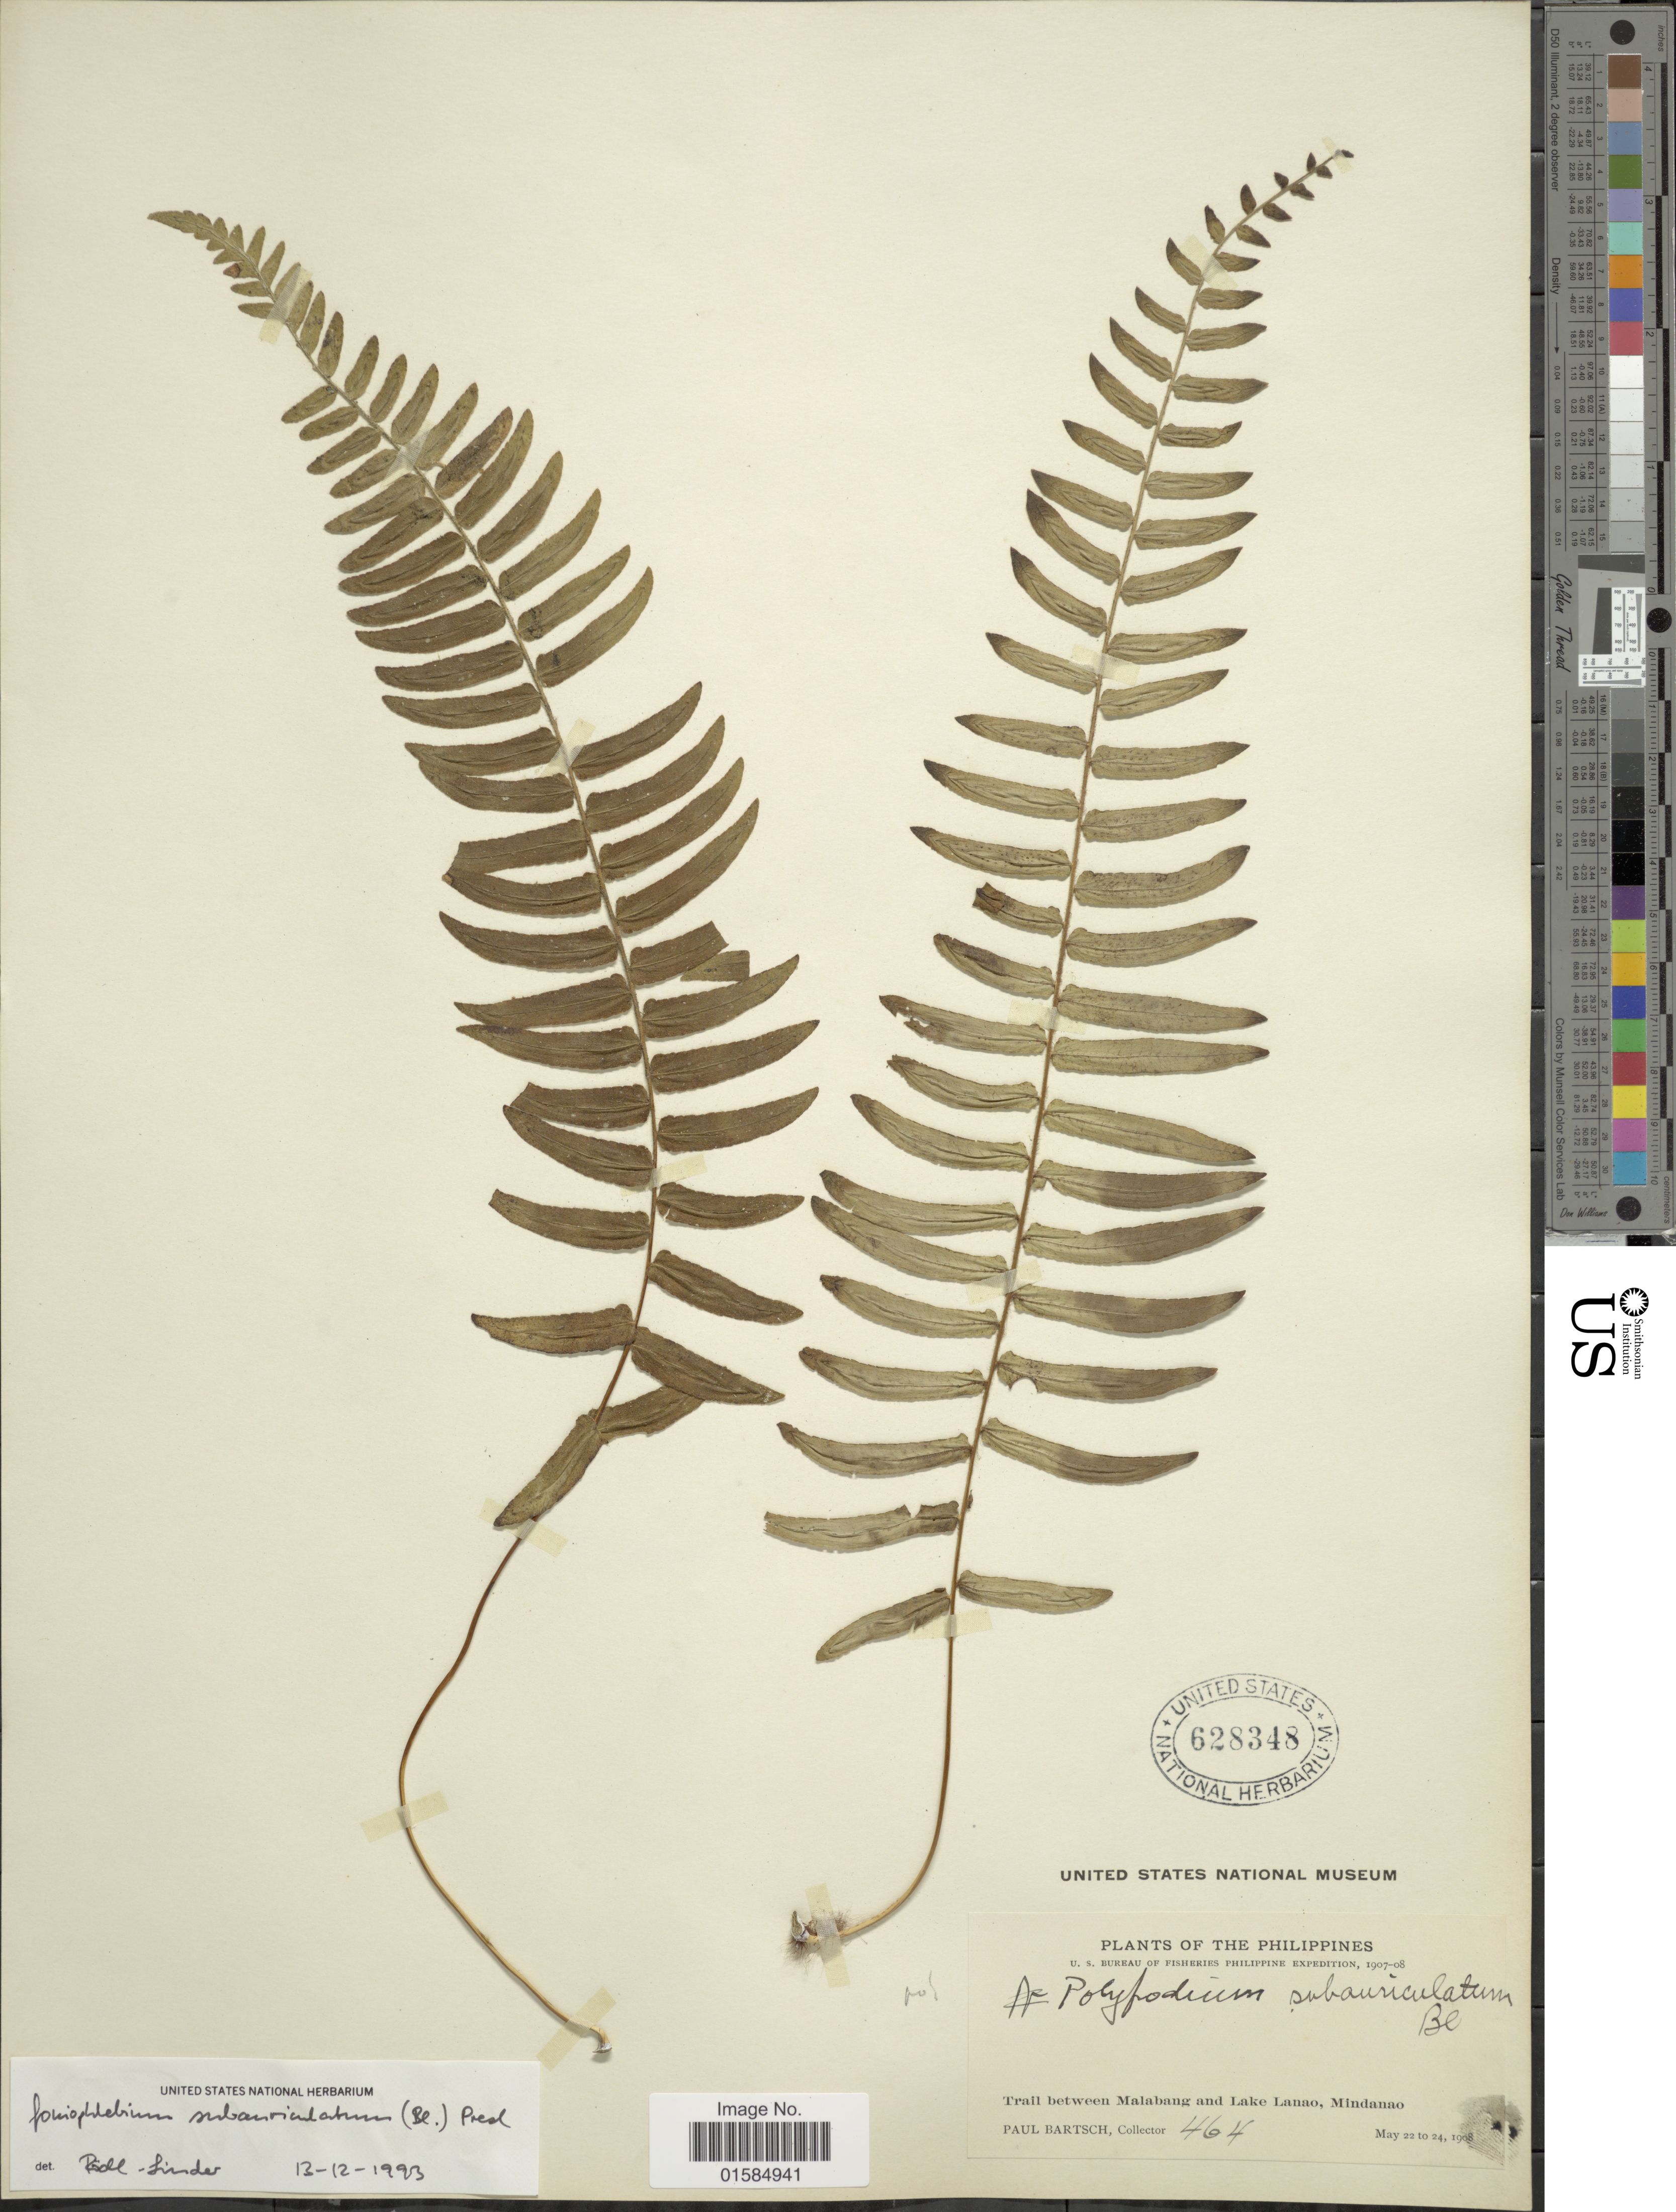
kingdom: Plantae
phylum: Tracheophyta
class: Polypodiopsida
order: Polypodiales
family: Polypodiaceae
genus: Goniophlebium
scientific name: Goniophlebium subauriculatum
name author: (Blume) C. Presl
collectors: P. Bartsch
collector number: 464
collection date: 1908-05-22/1908-05-24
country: Philippines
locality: Trail between Malabang and Lake Lanao, Mindanao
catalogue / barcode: US 628348